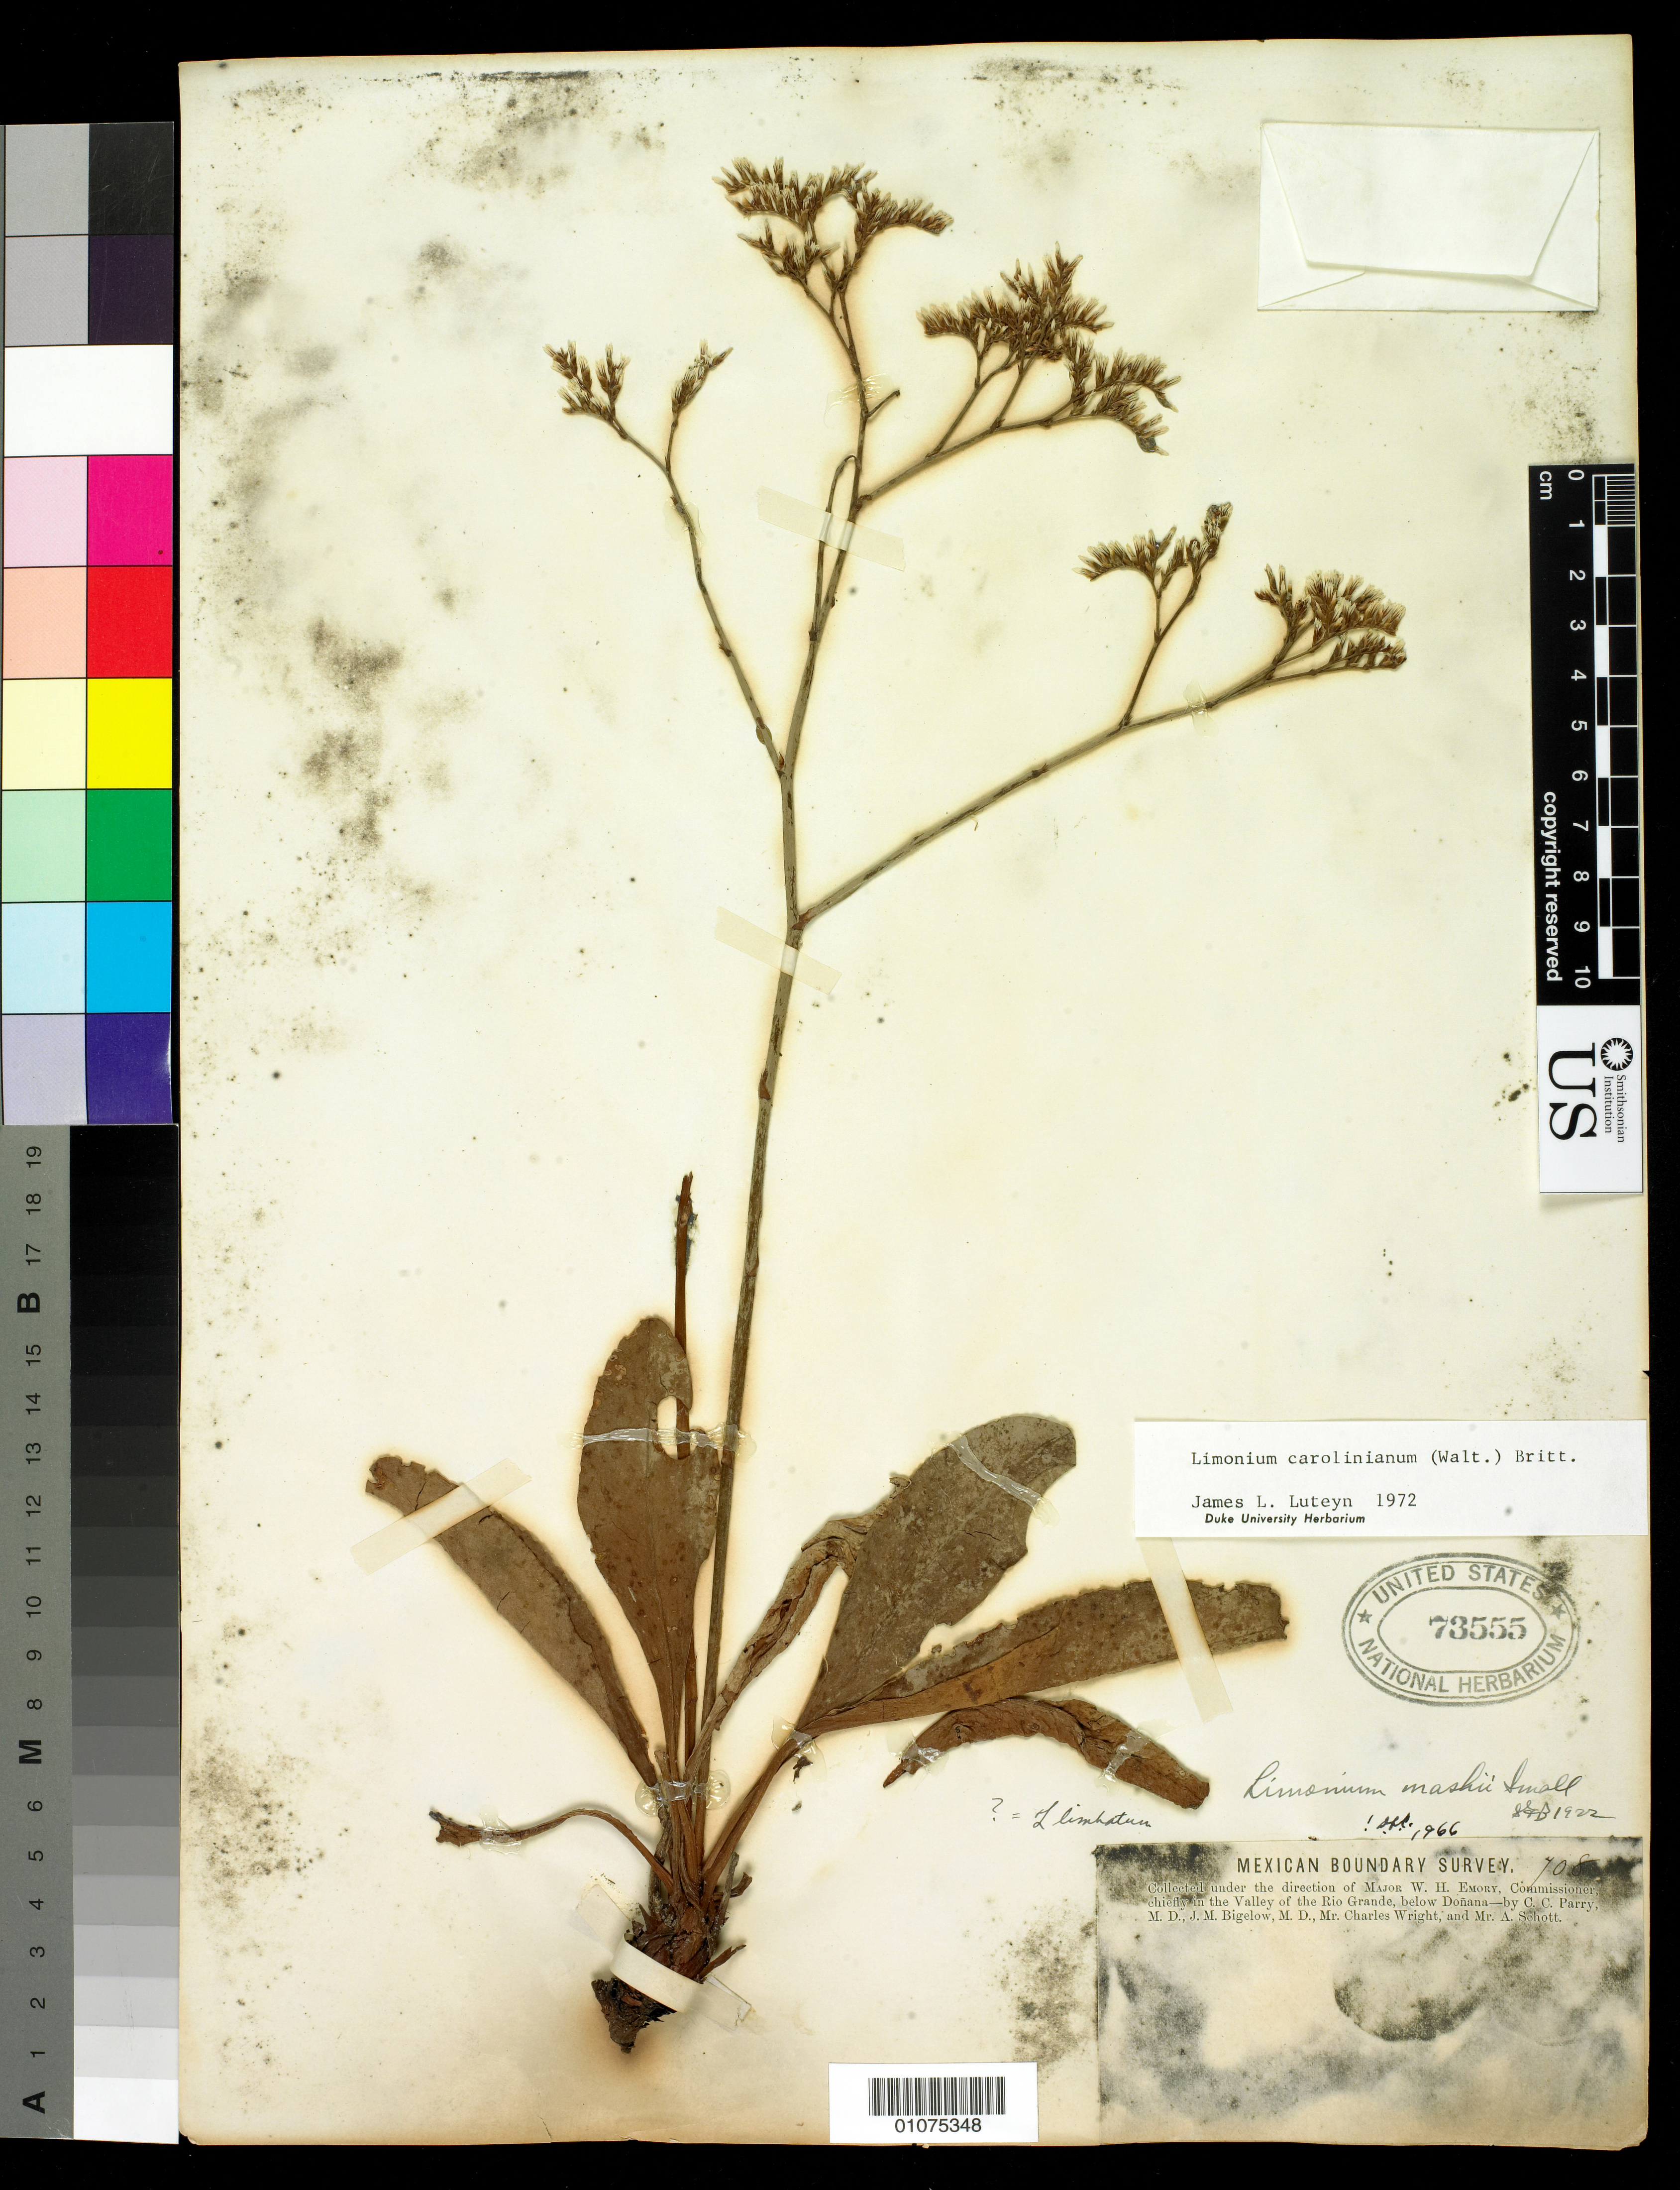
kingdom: Plantae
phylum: Tracheophyta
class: Magnoliopsida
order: Caryophyllales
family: Plumbaginaceae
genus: Limonium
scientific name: Limonium californicum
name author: (Boiss.) A. Heller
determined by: Luteyn, J. L.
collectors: C. Wright, C. C. Parry, J. M. Bigelow & C. Wright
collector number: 708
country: United States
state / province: Texas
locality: Valley of Rio Grande, below Donana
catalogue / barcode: US 73555